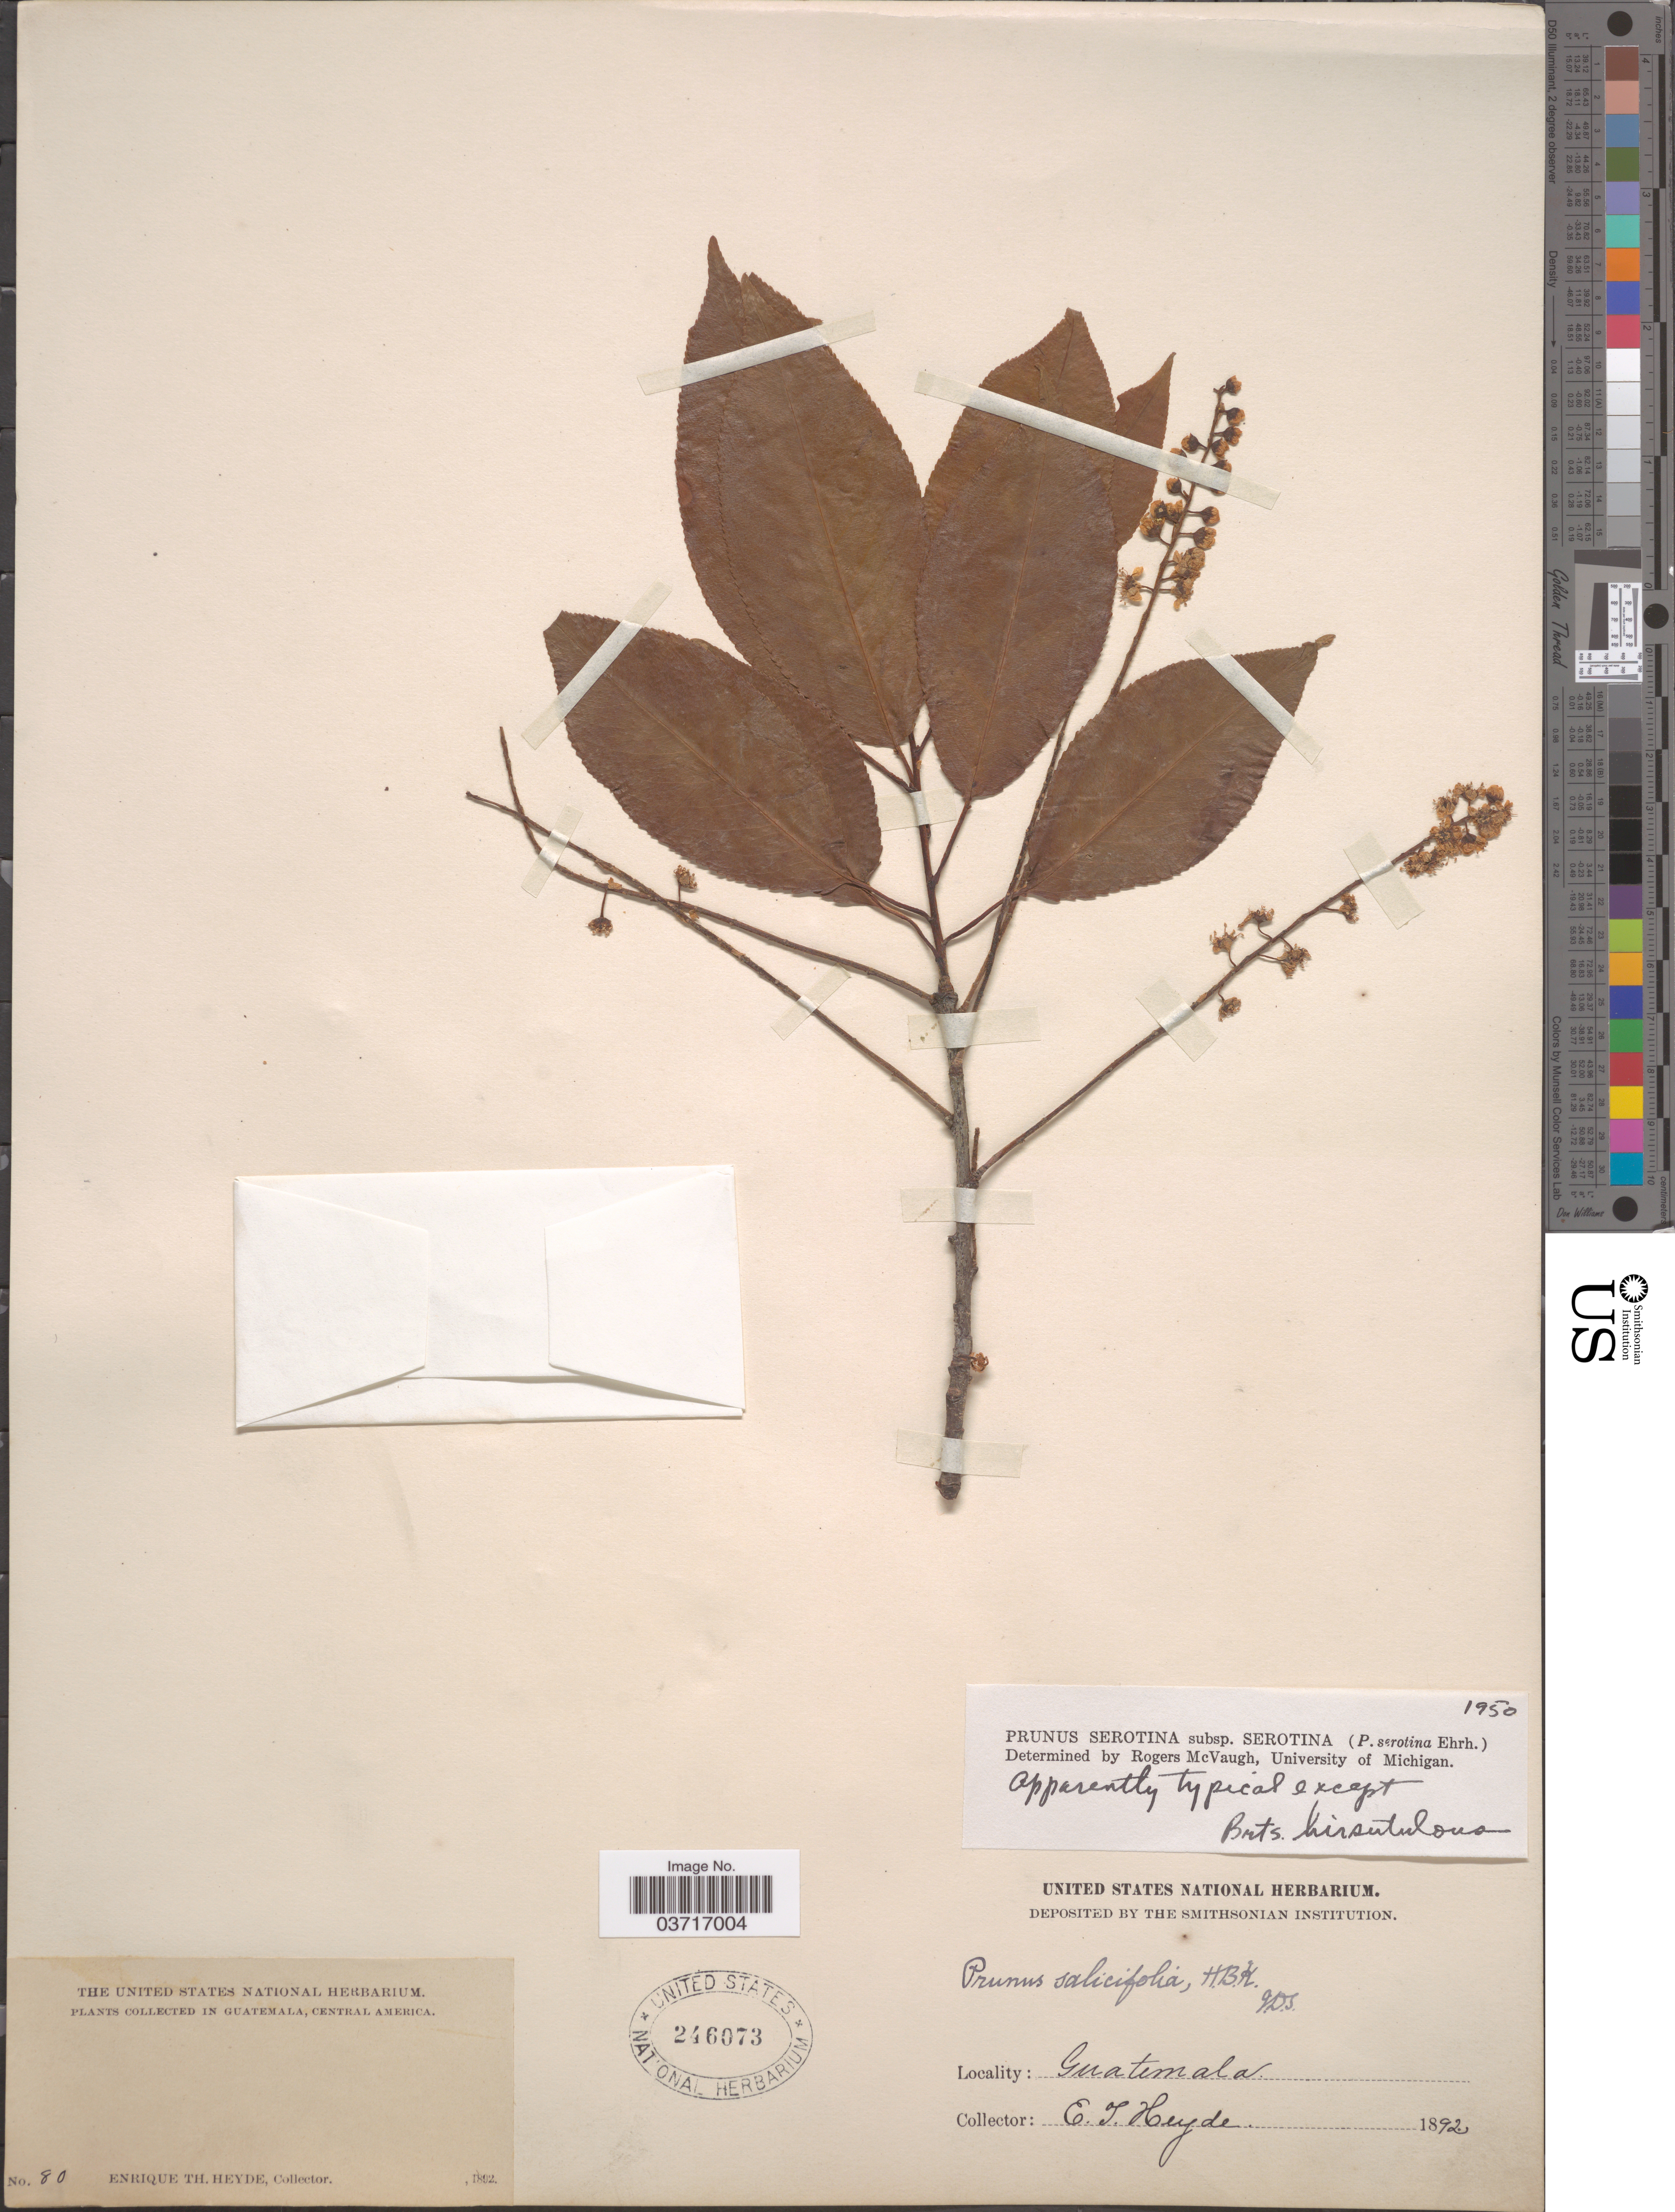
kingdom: Plantae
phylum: Tracheophyta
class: Magnoliopsida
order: Rosales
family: Rosaceae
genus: Prunus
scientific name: Prunus serotina var. serotina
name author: Ehrh.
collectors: E. T. Heyde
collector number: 80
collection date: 1892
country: Guatemala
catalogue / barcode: US 246073